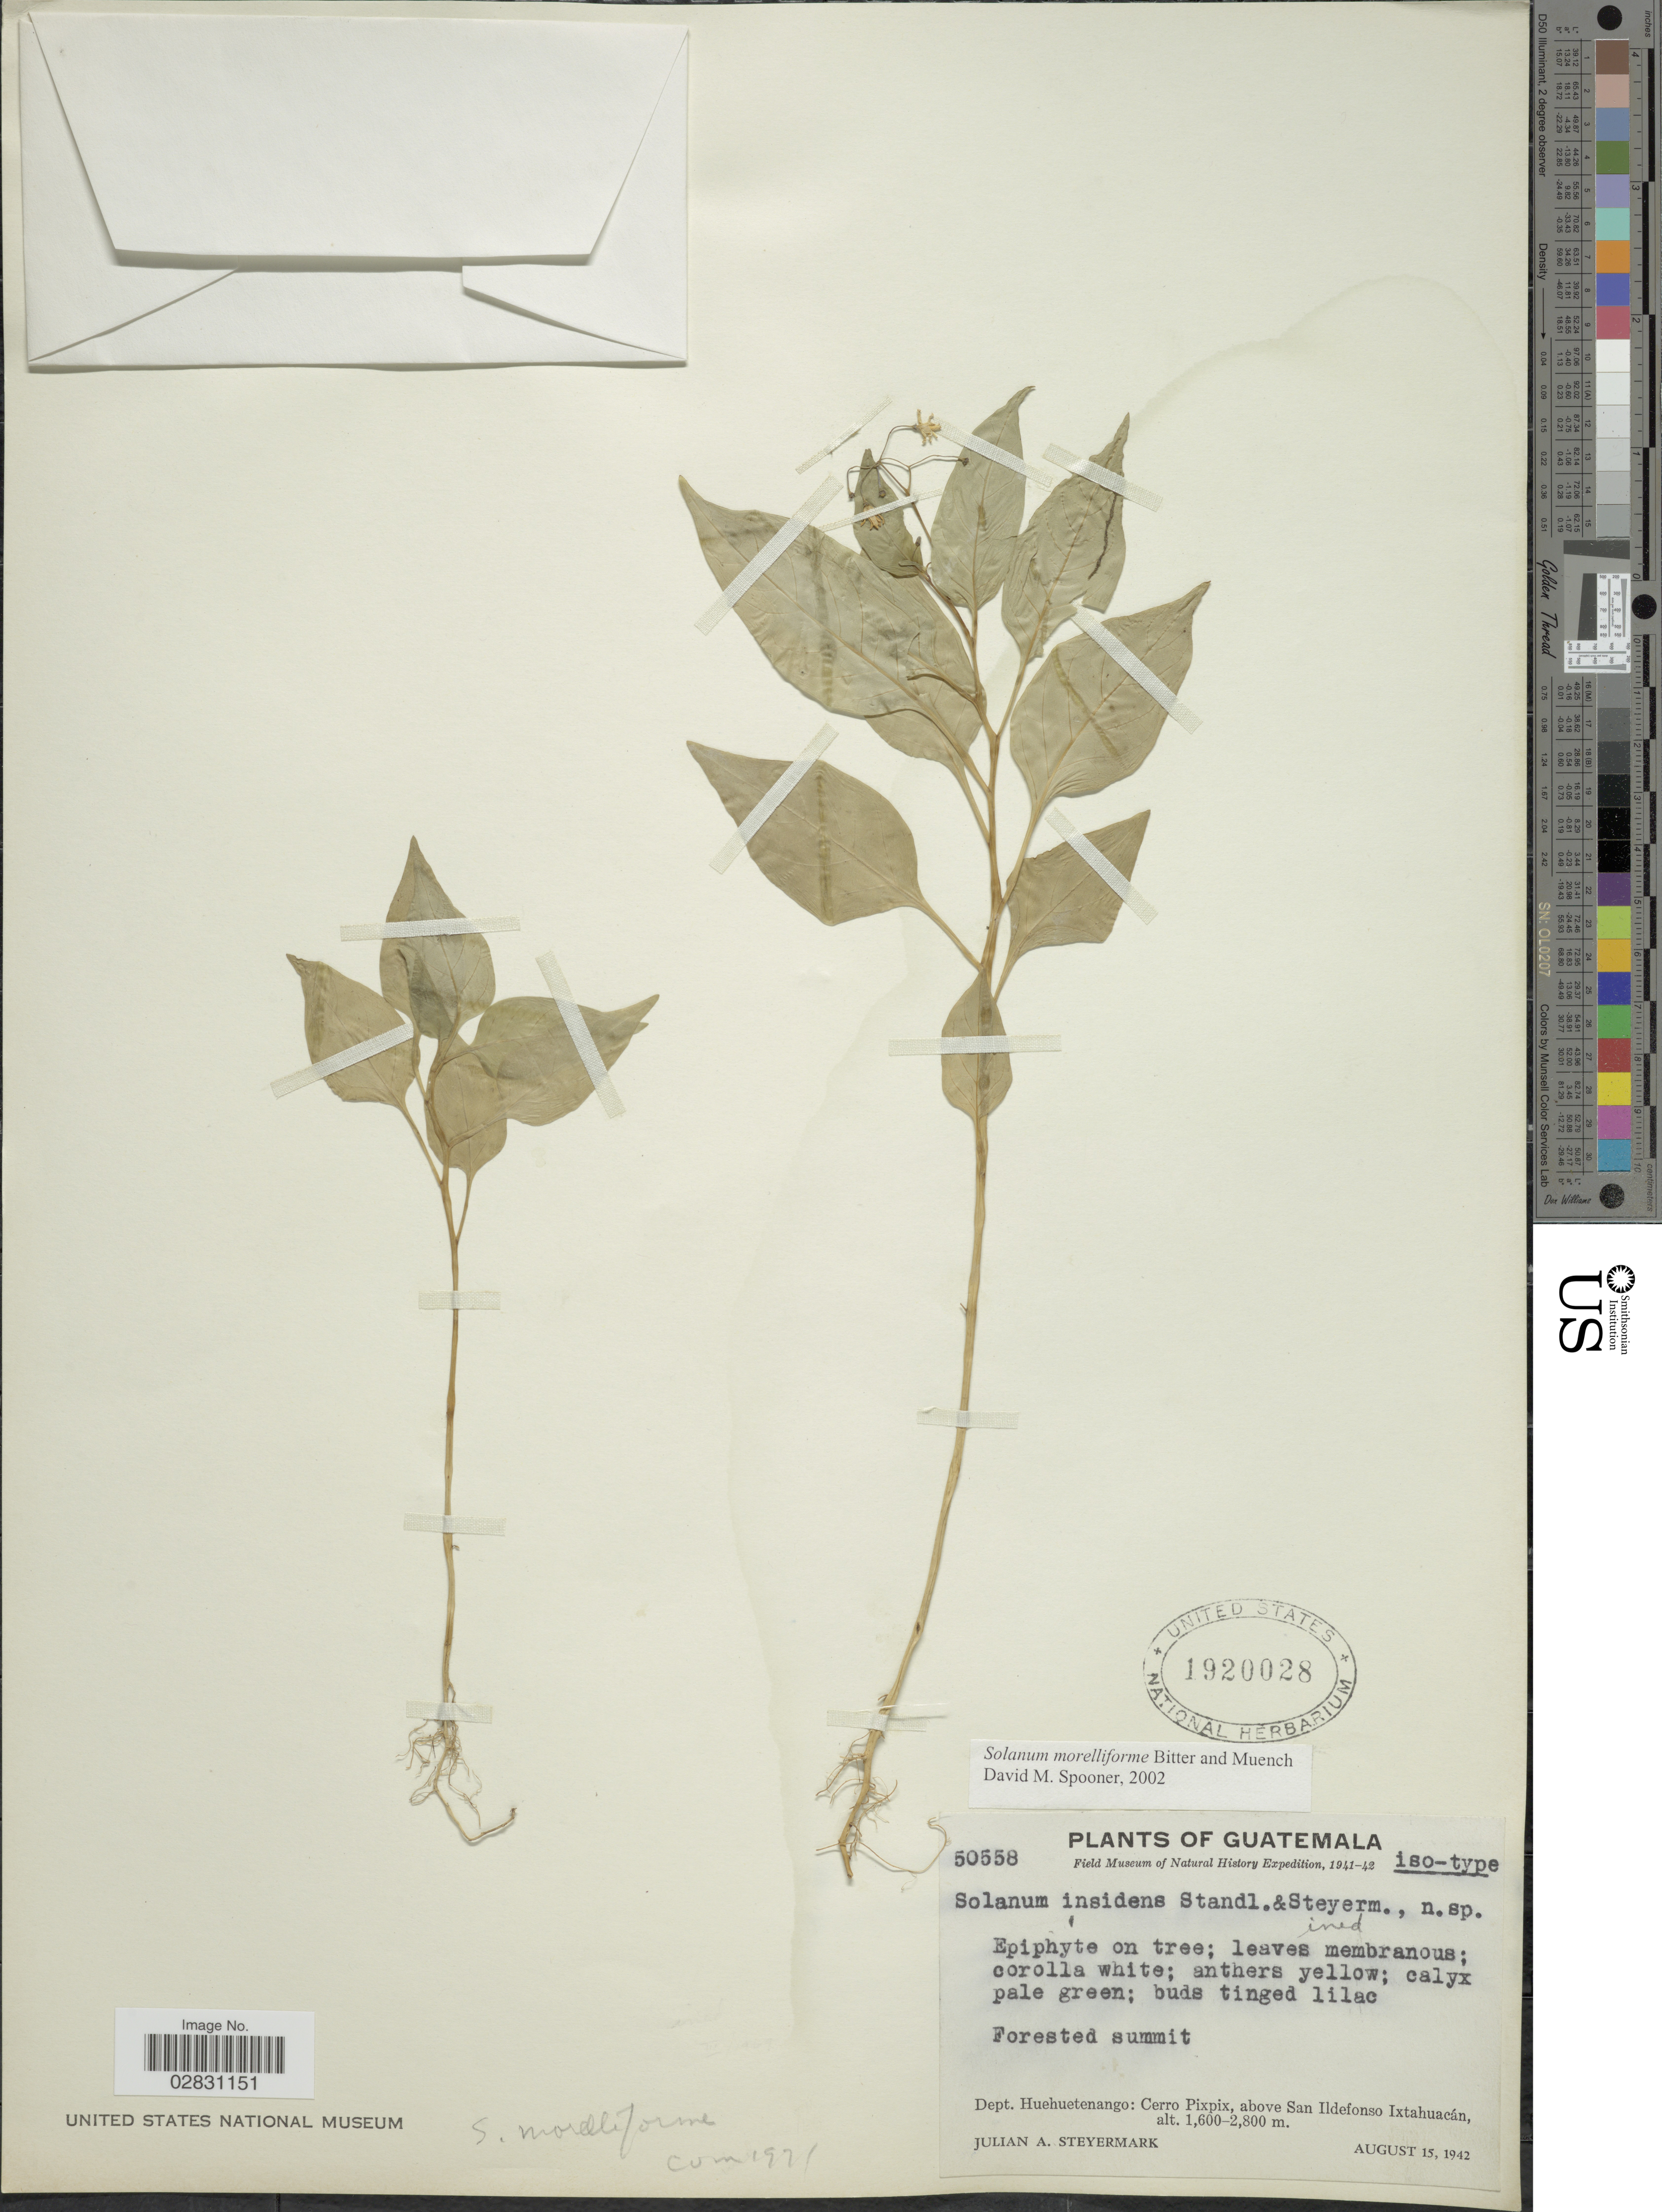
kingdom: Plantae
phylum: Tracheophyta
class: Magnoliopsida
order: Solanales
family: Solanaceae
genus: Solanum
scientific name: Solanum morelliforme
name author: Bitter & Munch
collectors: J. Steyermark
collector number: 50558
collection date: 1942-08-15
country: Guatemala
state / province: Huehuetenango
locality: Dept. Huehuetenango: Cerro Pixpix, above San Ildefonso Ixtahuacán.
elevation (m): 1600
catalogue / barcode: US 1920028